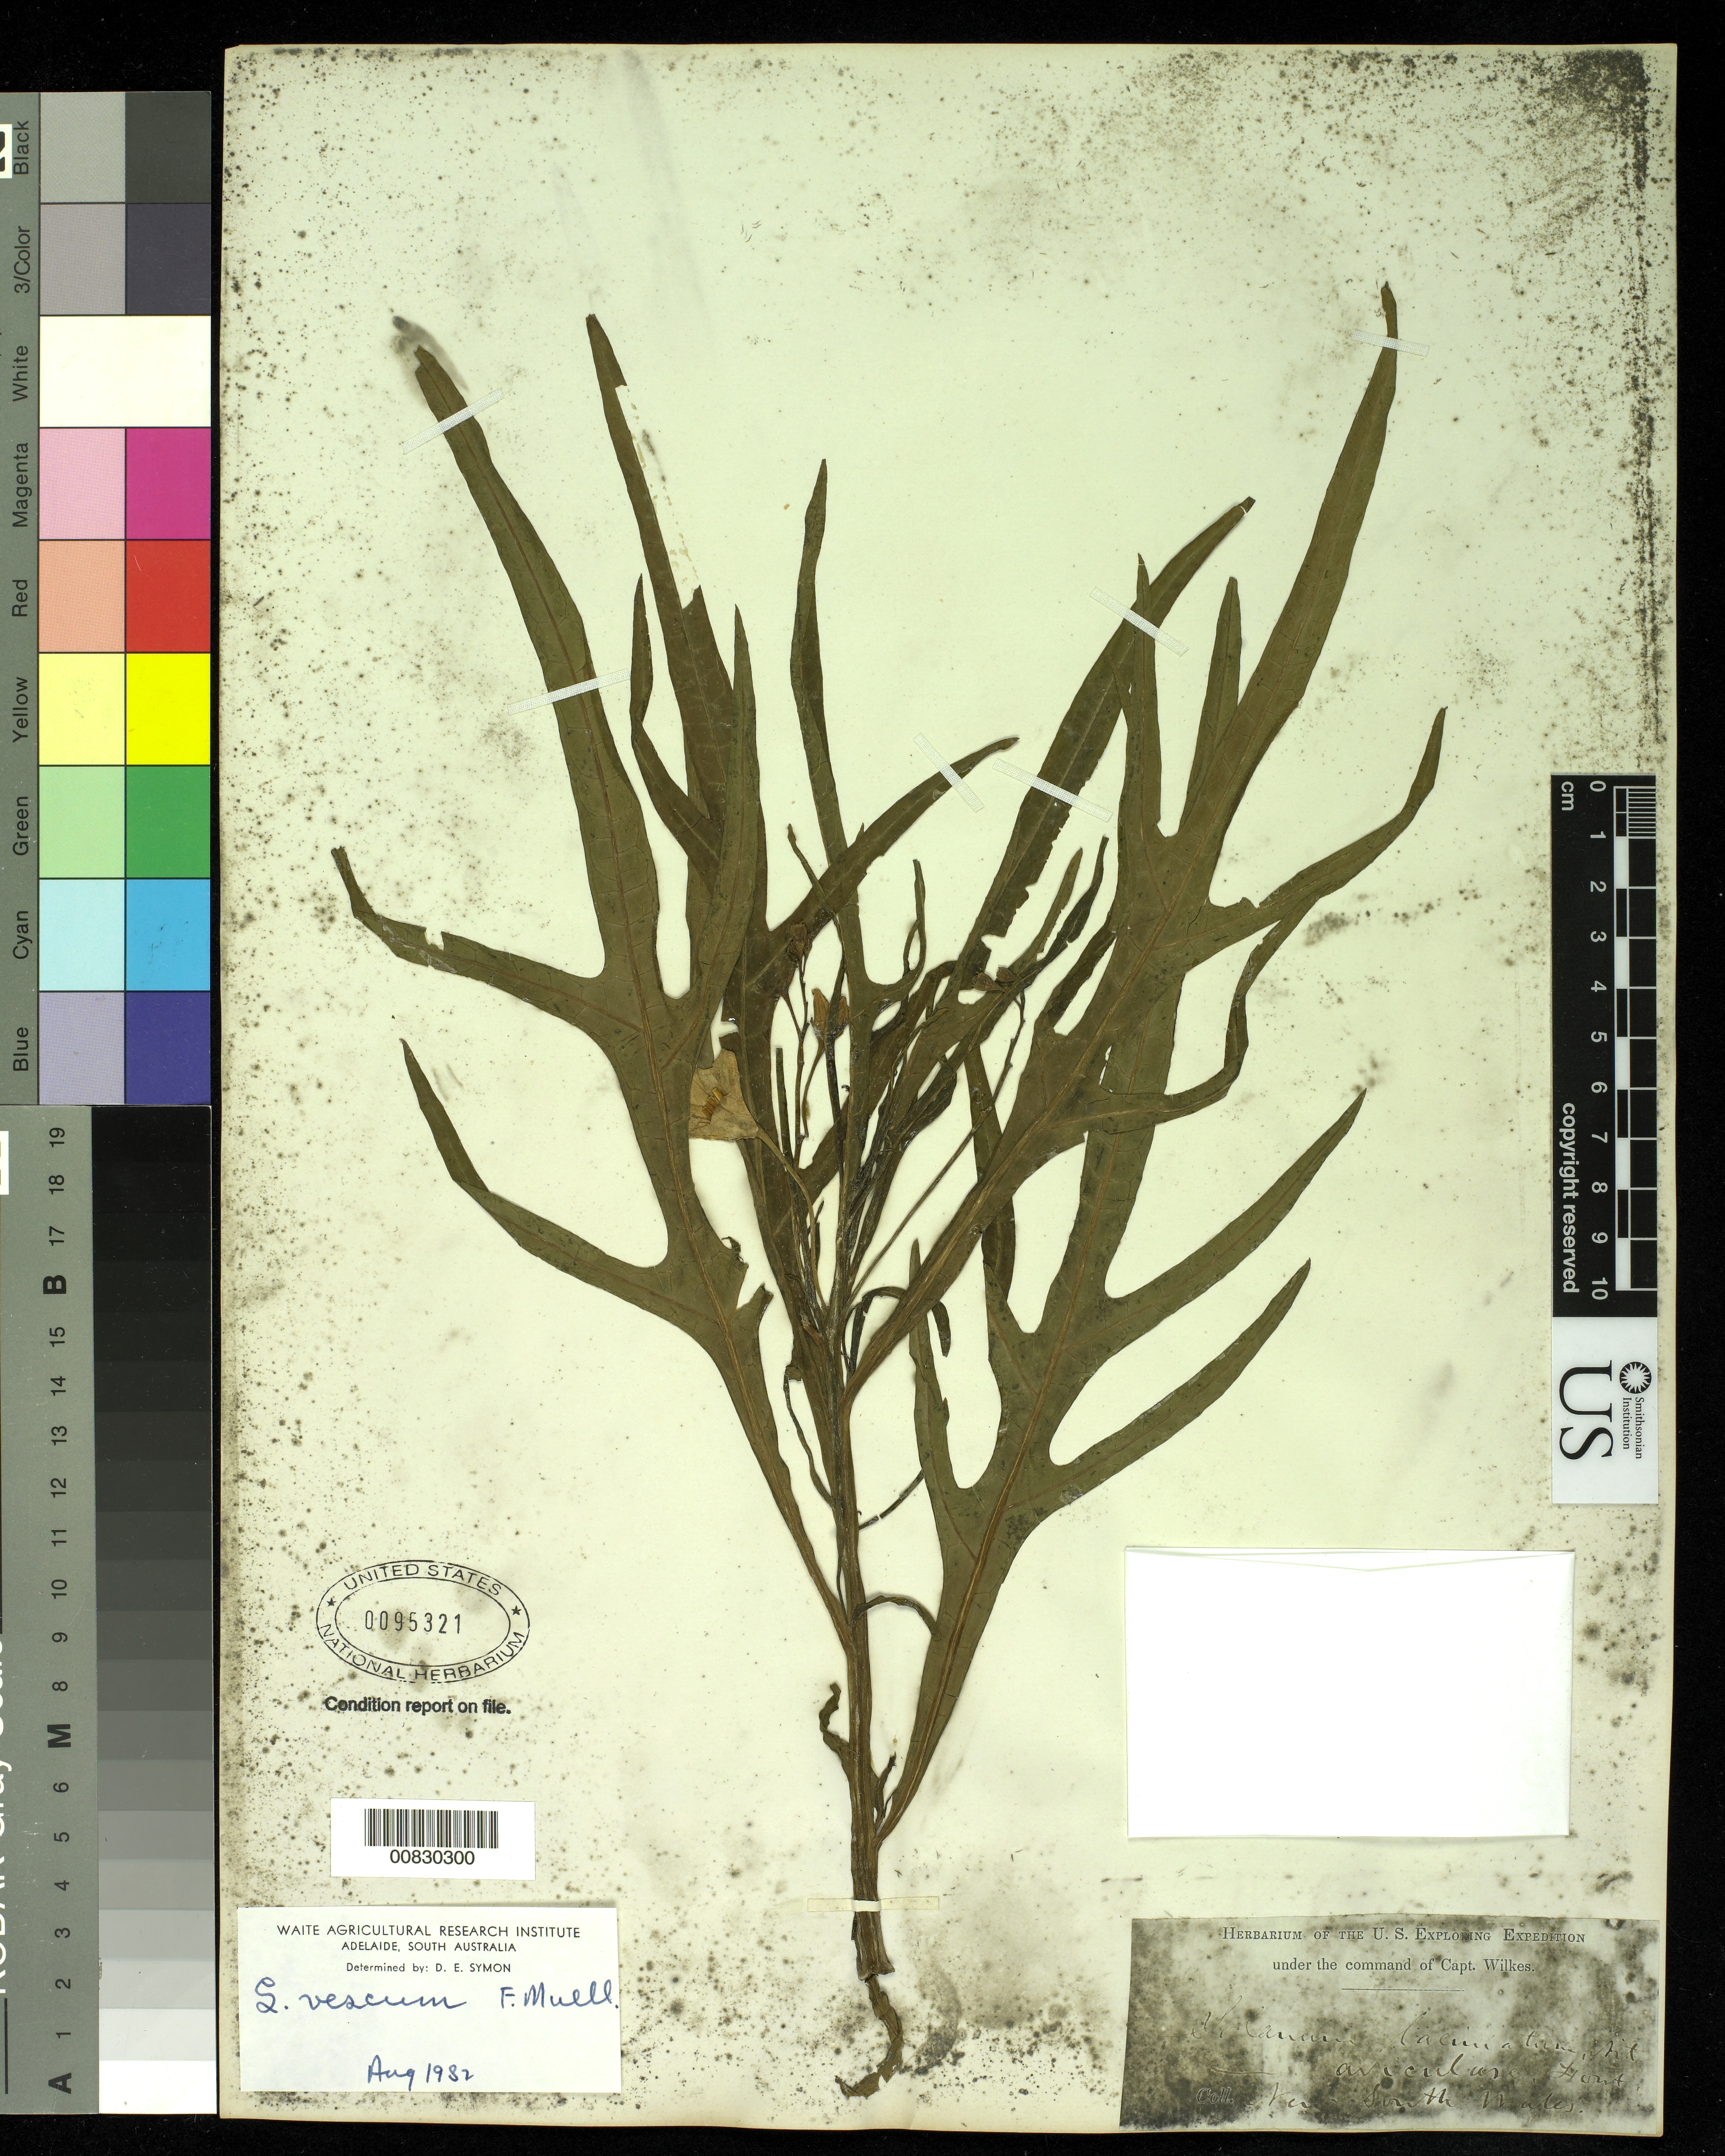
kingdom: Plantae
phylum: Tracheophyta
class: Magnoliopsida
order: Solanales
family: Solanaceae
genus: Solanum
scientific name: Solanum vescum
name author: F. Muell.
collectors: Wilkes Explor. Exped.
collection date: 1838/1842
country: Australia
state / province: New South Wales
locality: New South Wales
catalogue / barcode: US 95321